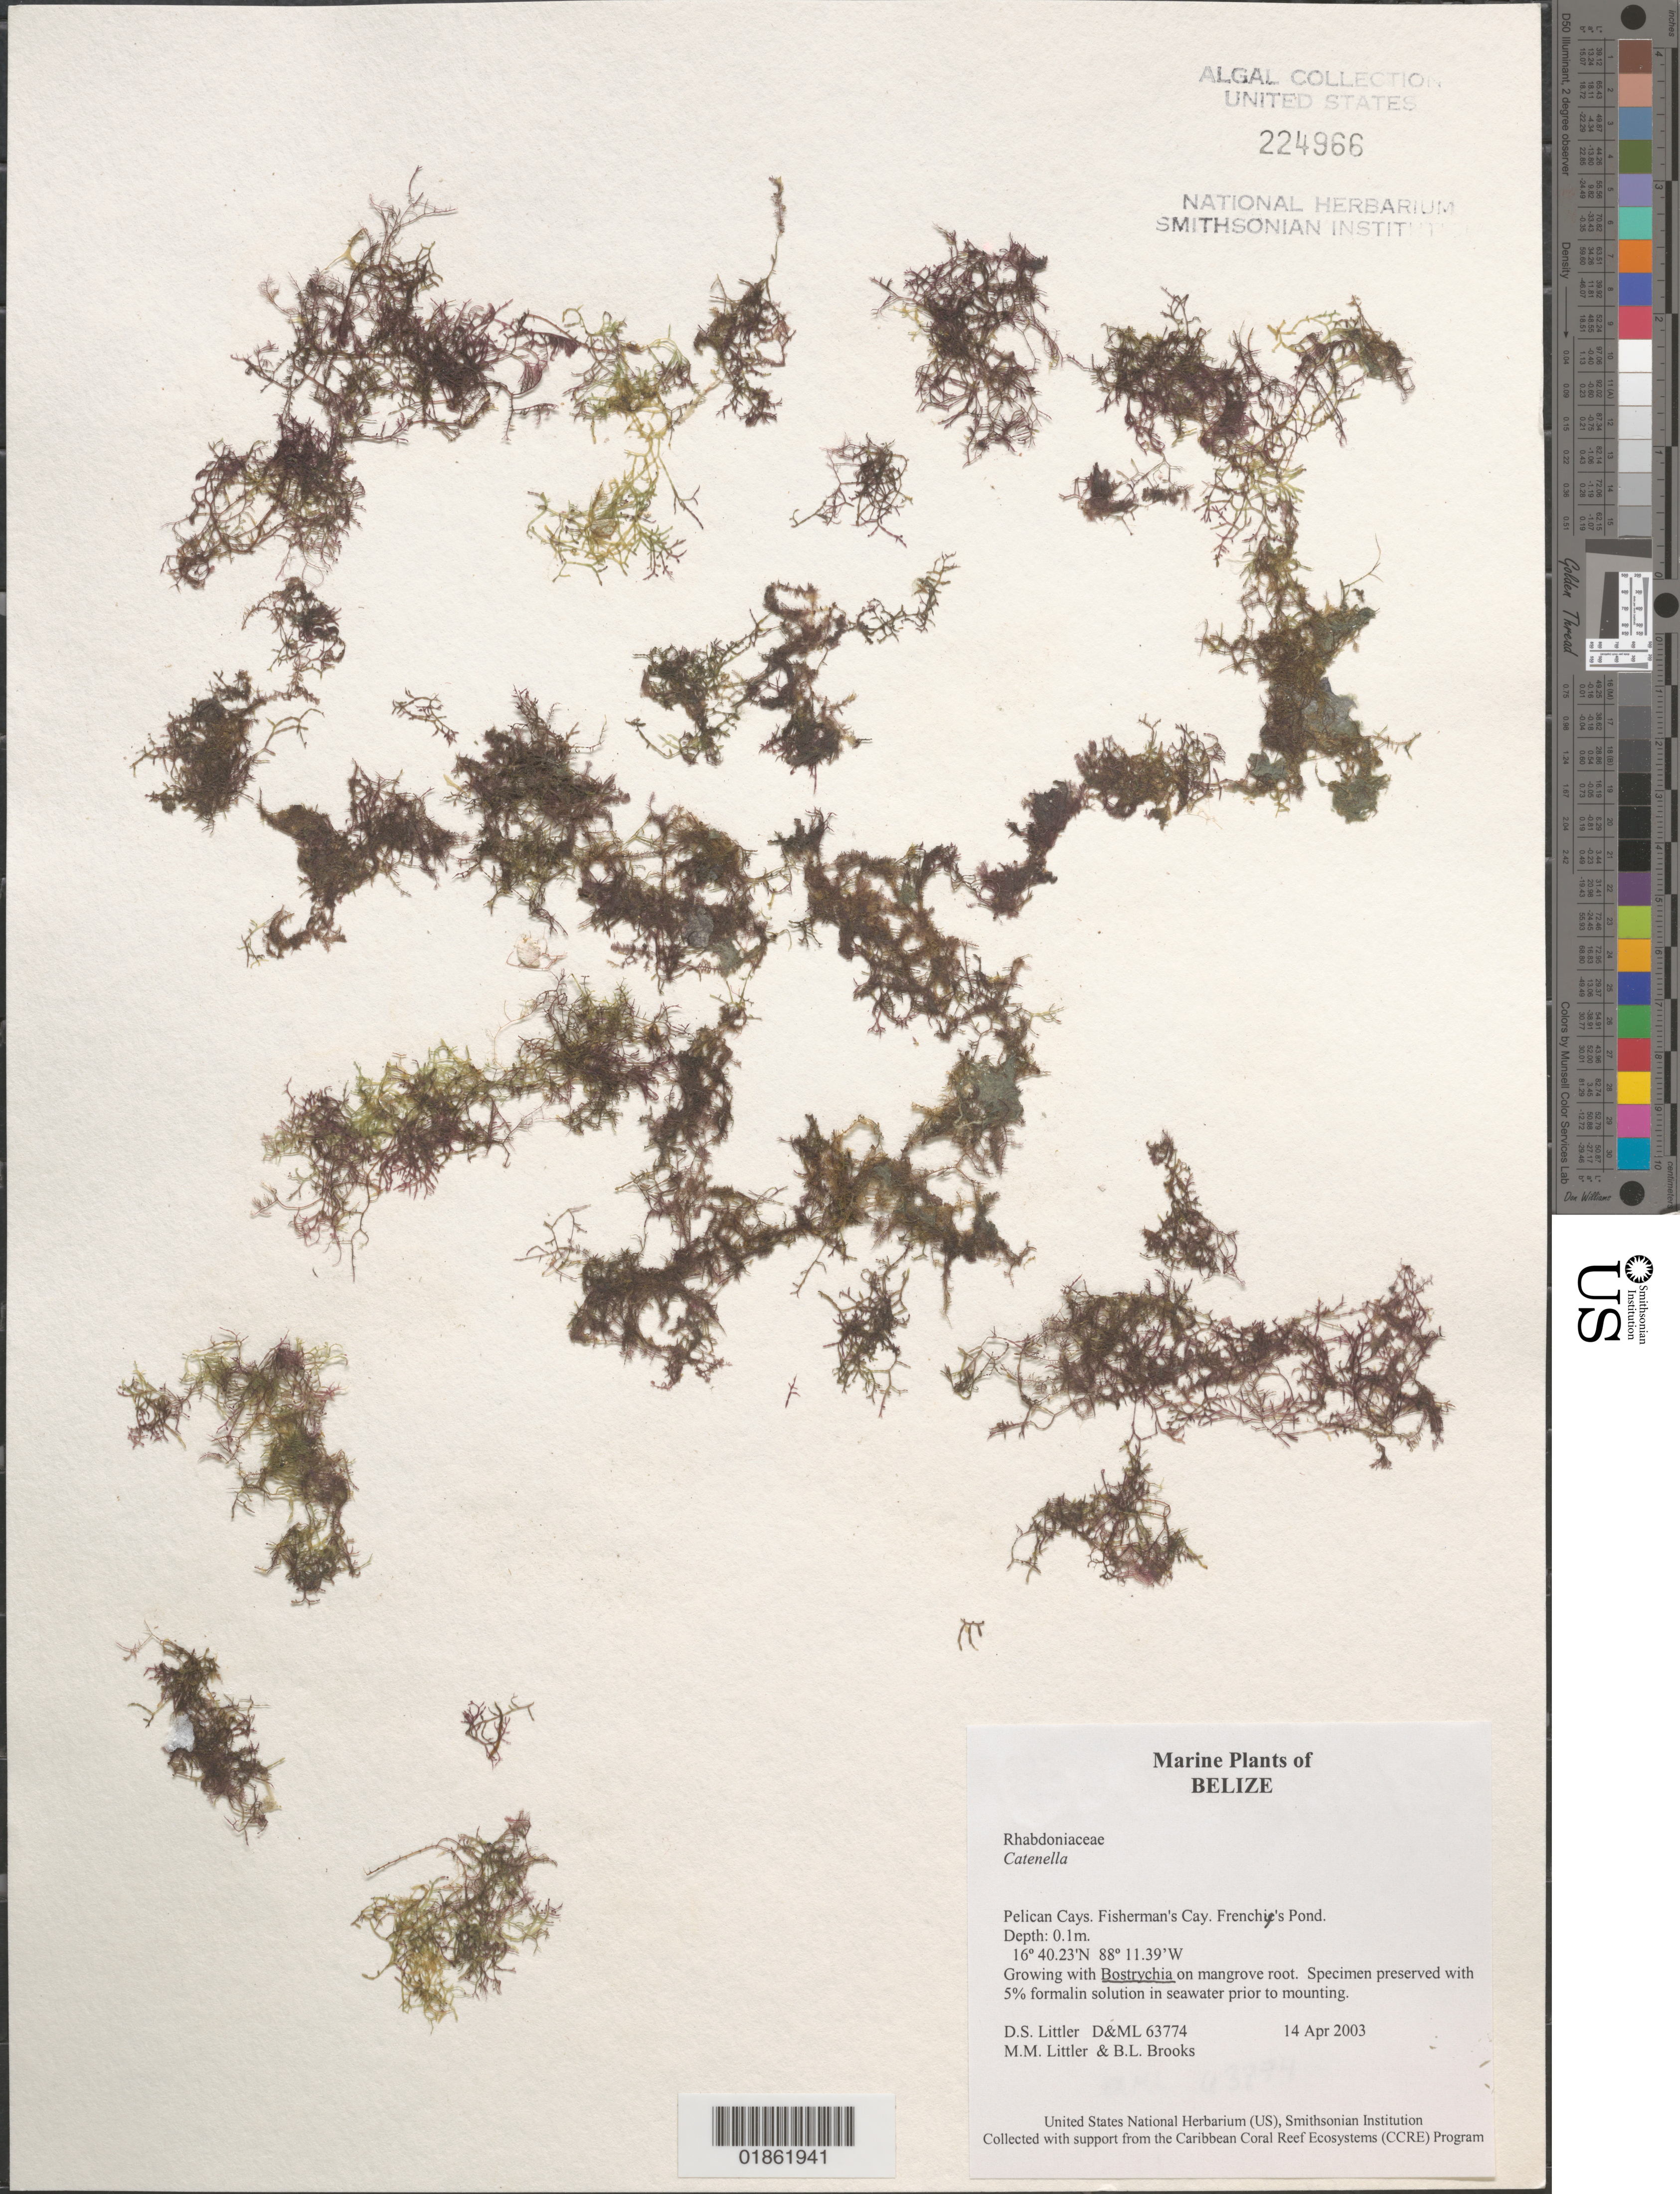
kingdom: Chromista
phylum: Ochrophyta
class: Phaeophyceae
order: Dictyotales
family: Dictyotaceae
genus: Padina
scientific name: Padina sp.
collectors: M. M. Littler, D. S. Littler & B. Brooks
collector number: D&ML 63774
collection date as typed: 14 Apr 2003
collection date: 2003-04-14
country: Belize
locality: Frenchies Pond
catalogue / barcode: US 224966